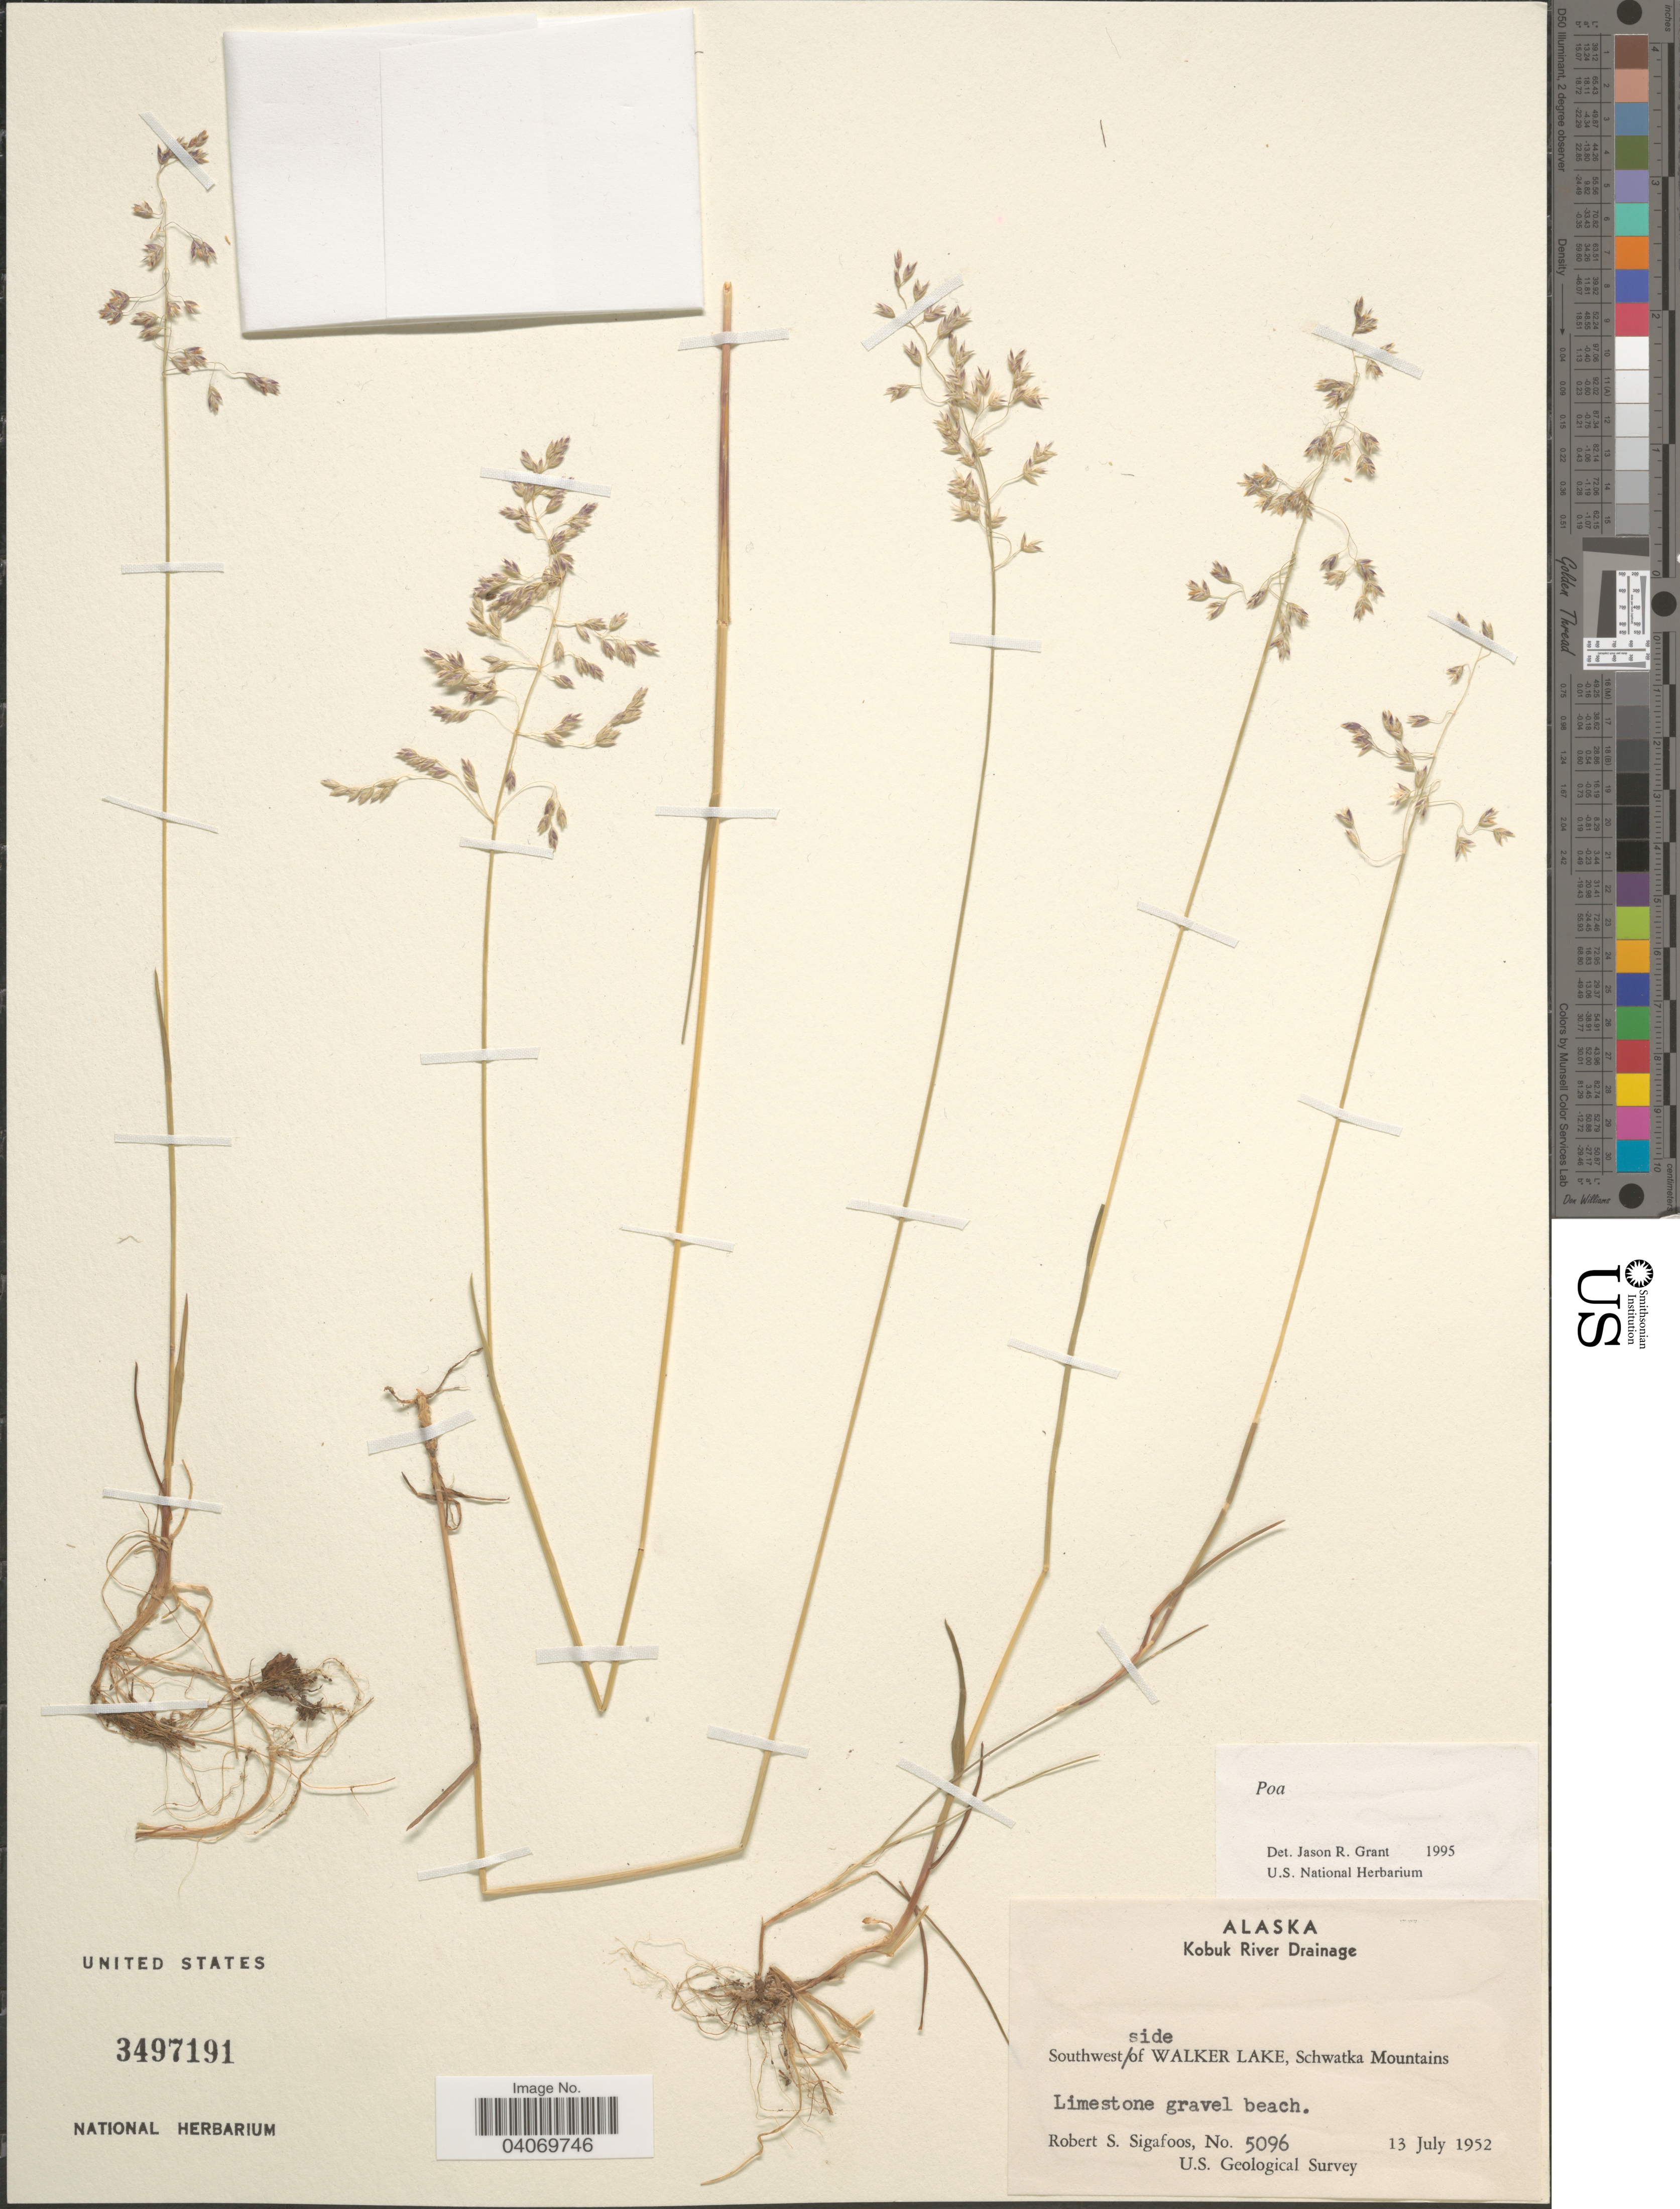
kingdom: Plantae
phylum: Tracheophyta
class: Liliopsida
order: Poales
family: Poaceae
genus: Poa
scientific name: Poa sp.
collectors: R. Sigafoos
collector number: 5096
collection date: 1952-07-13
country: United States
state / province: Alaska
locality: Kobuk River Drainage. Southwest side of Walker Lake, Schwatka Mountains. Limestone gravel beach. U.S. Geological Survey.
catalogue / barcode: US 3497191